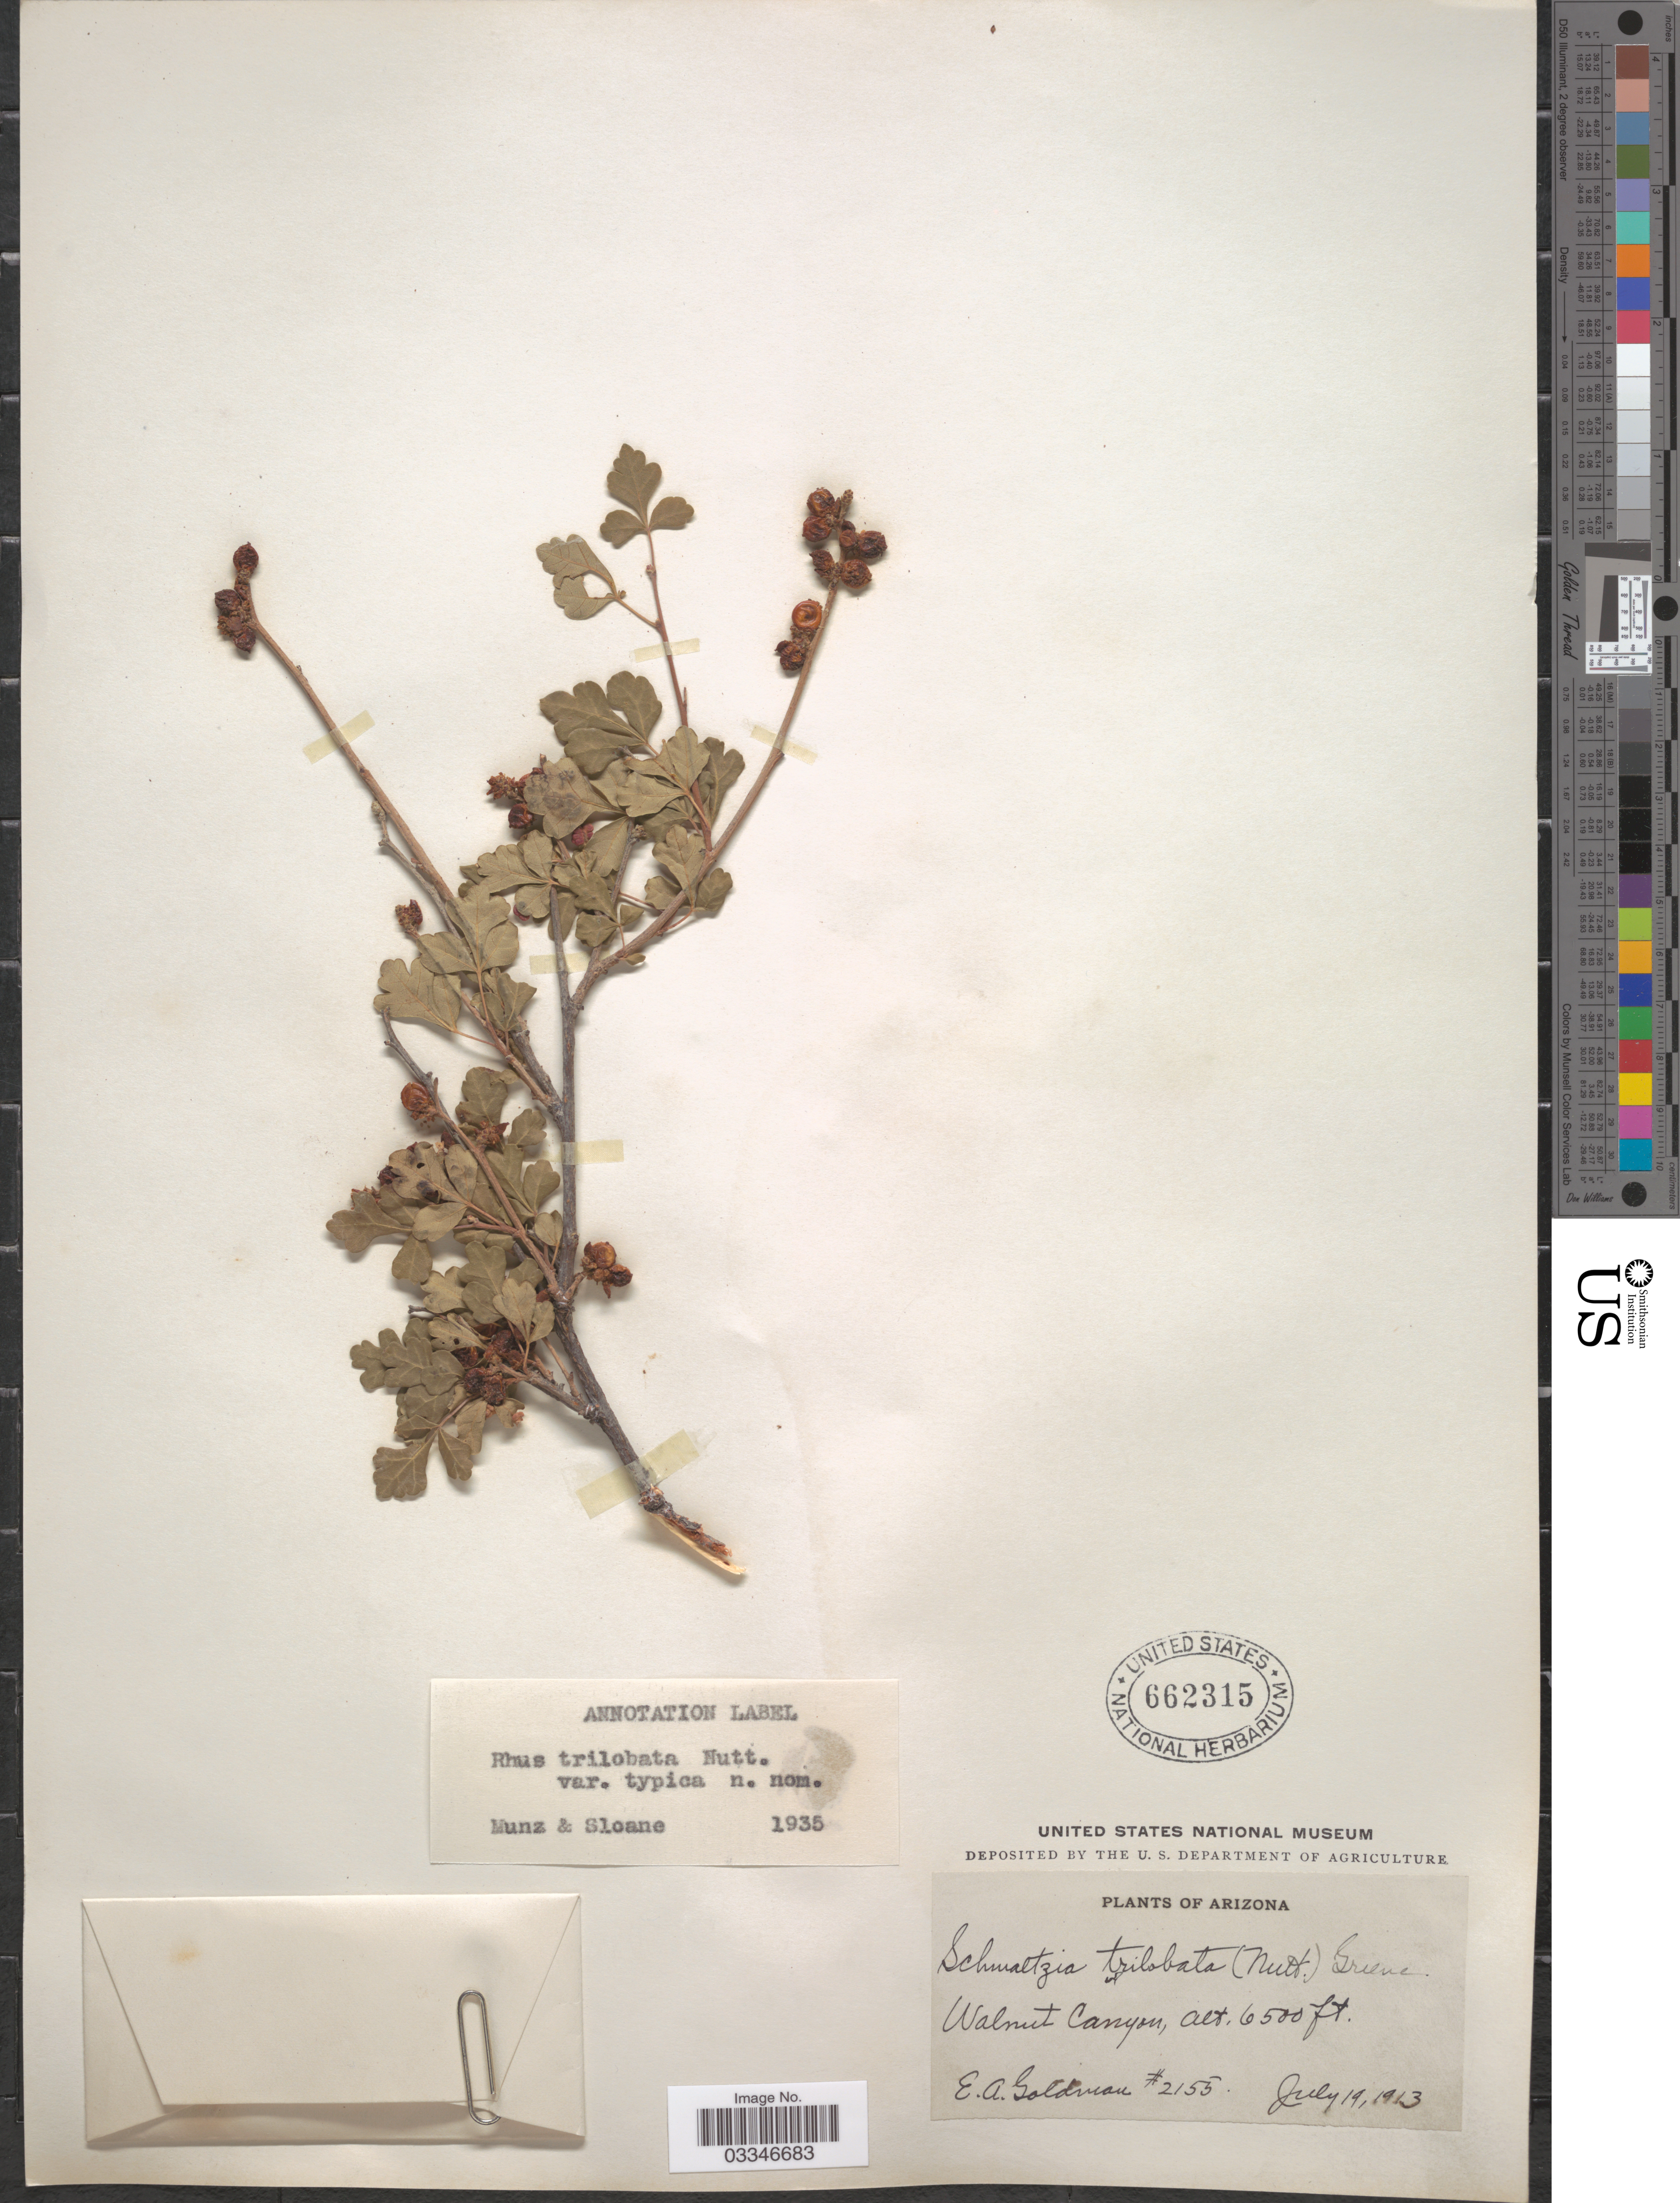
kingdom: Plantae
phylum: Tracheophyta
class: Magnoliopsida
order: Sapindales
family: Anacardiaceae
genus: Rhus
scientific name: Rhus trilobata var. typica Munz & Sloane ined.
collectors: E. A. Goldman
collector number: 2155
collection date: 1913-07-19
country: United States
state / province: Arizona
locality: Walnut Canyon.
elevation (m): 1981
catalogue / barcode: US 662315